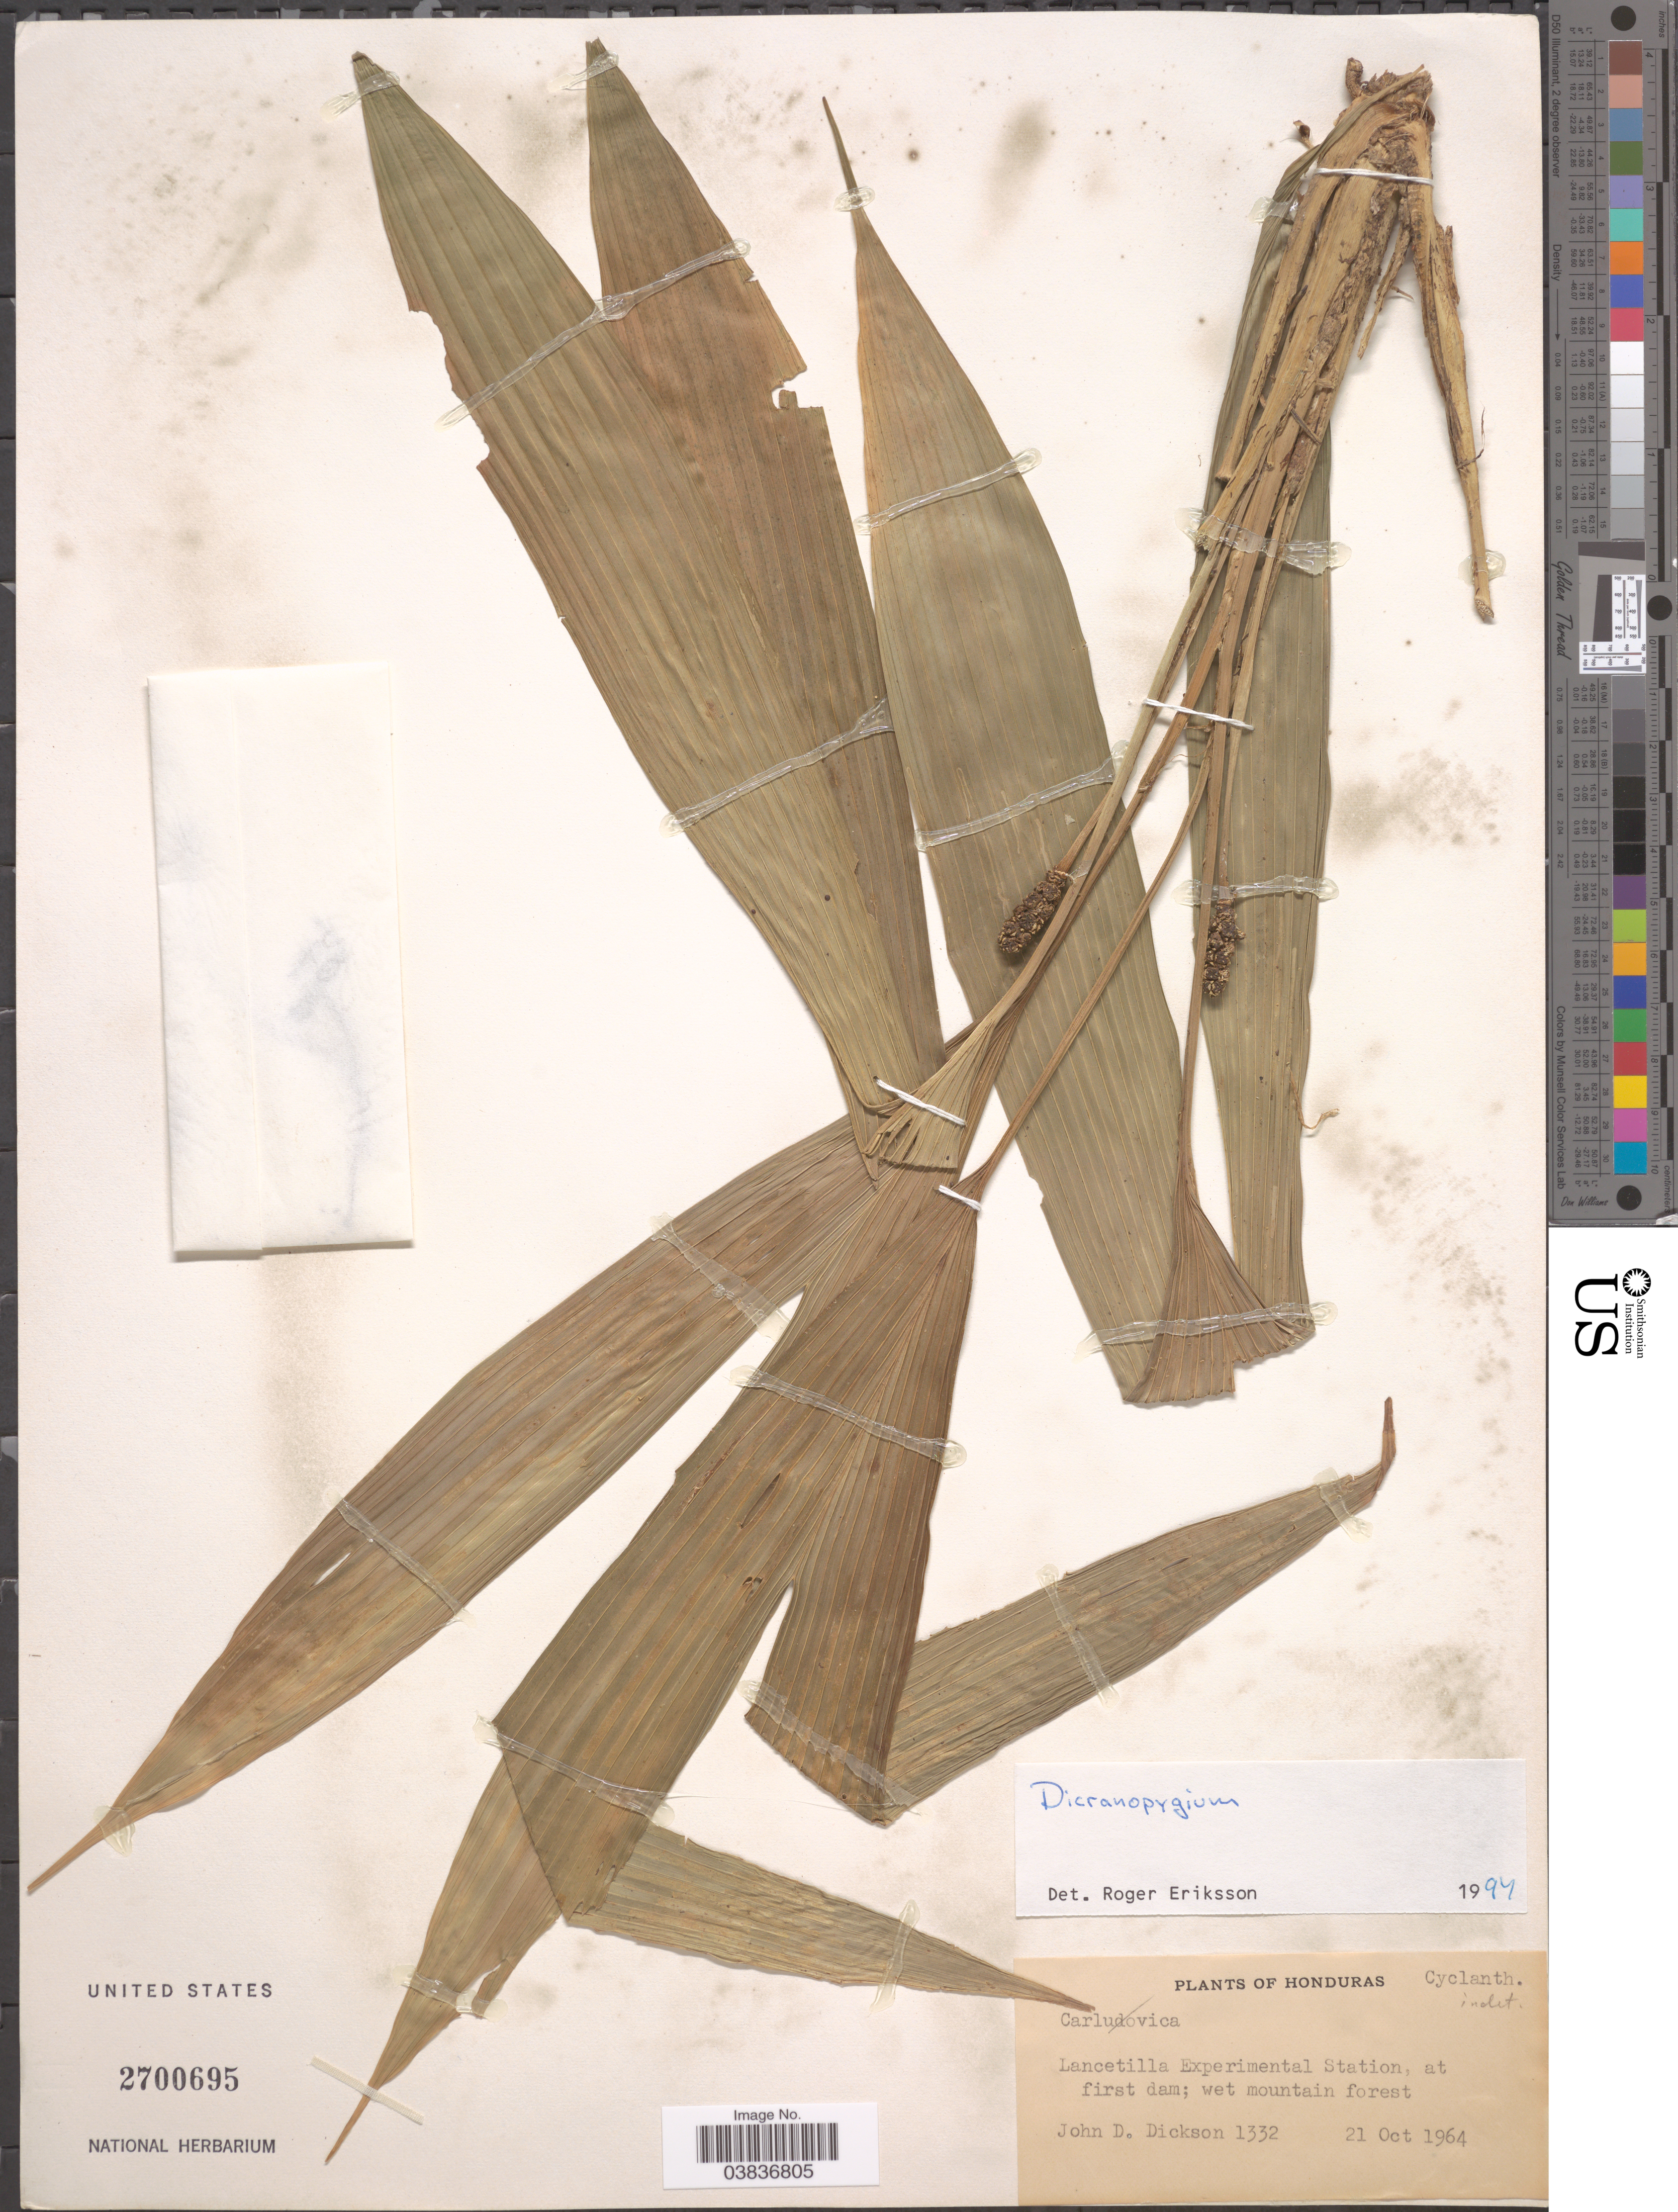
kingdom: Plantae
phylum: Tracheophyta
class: Liliopsida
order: Pandanales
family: Cyclanthaceae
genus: Dicranopygium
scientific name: Dicranopygium sp.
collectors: J. Dickson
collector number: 1332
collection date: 1964-10-21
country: Honduras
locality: Lancetilla Experimental Station, at first dam.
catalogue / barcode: US 2700695